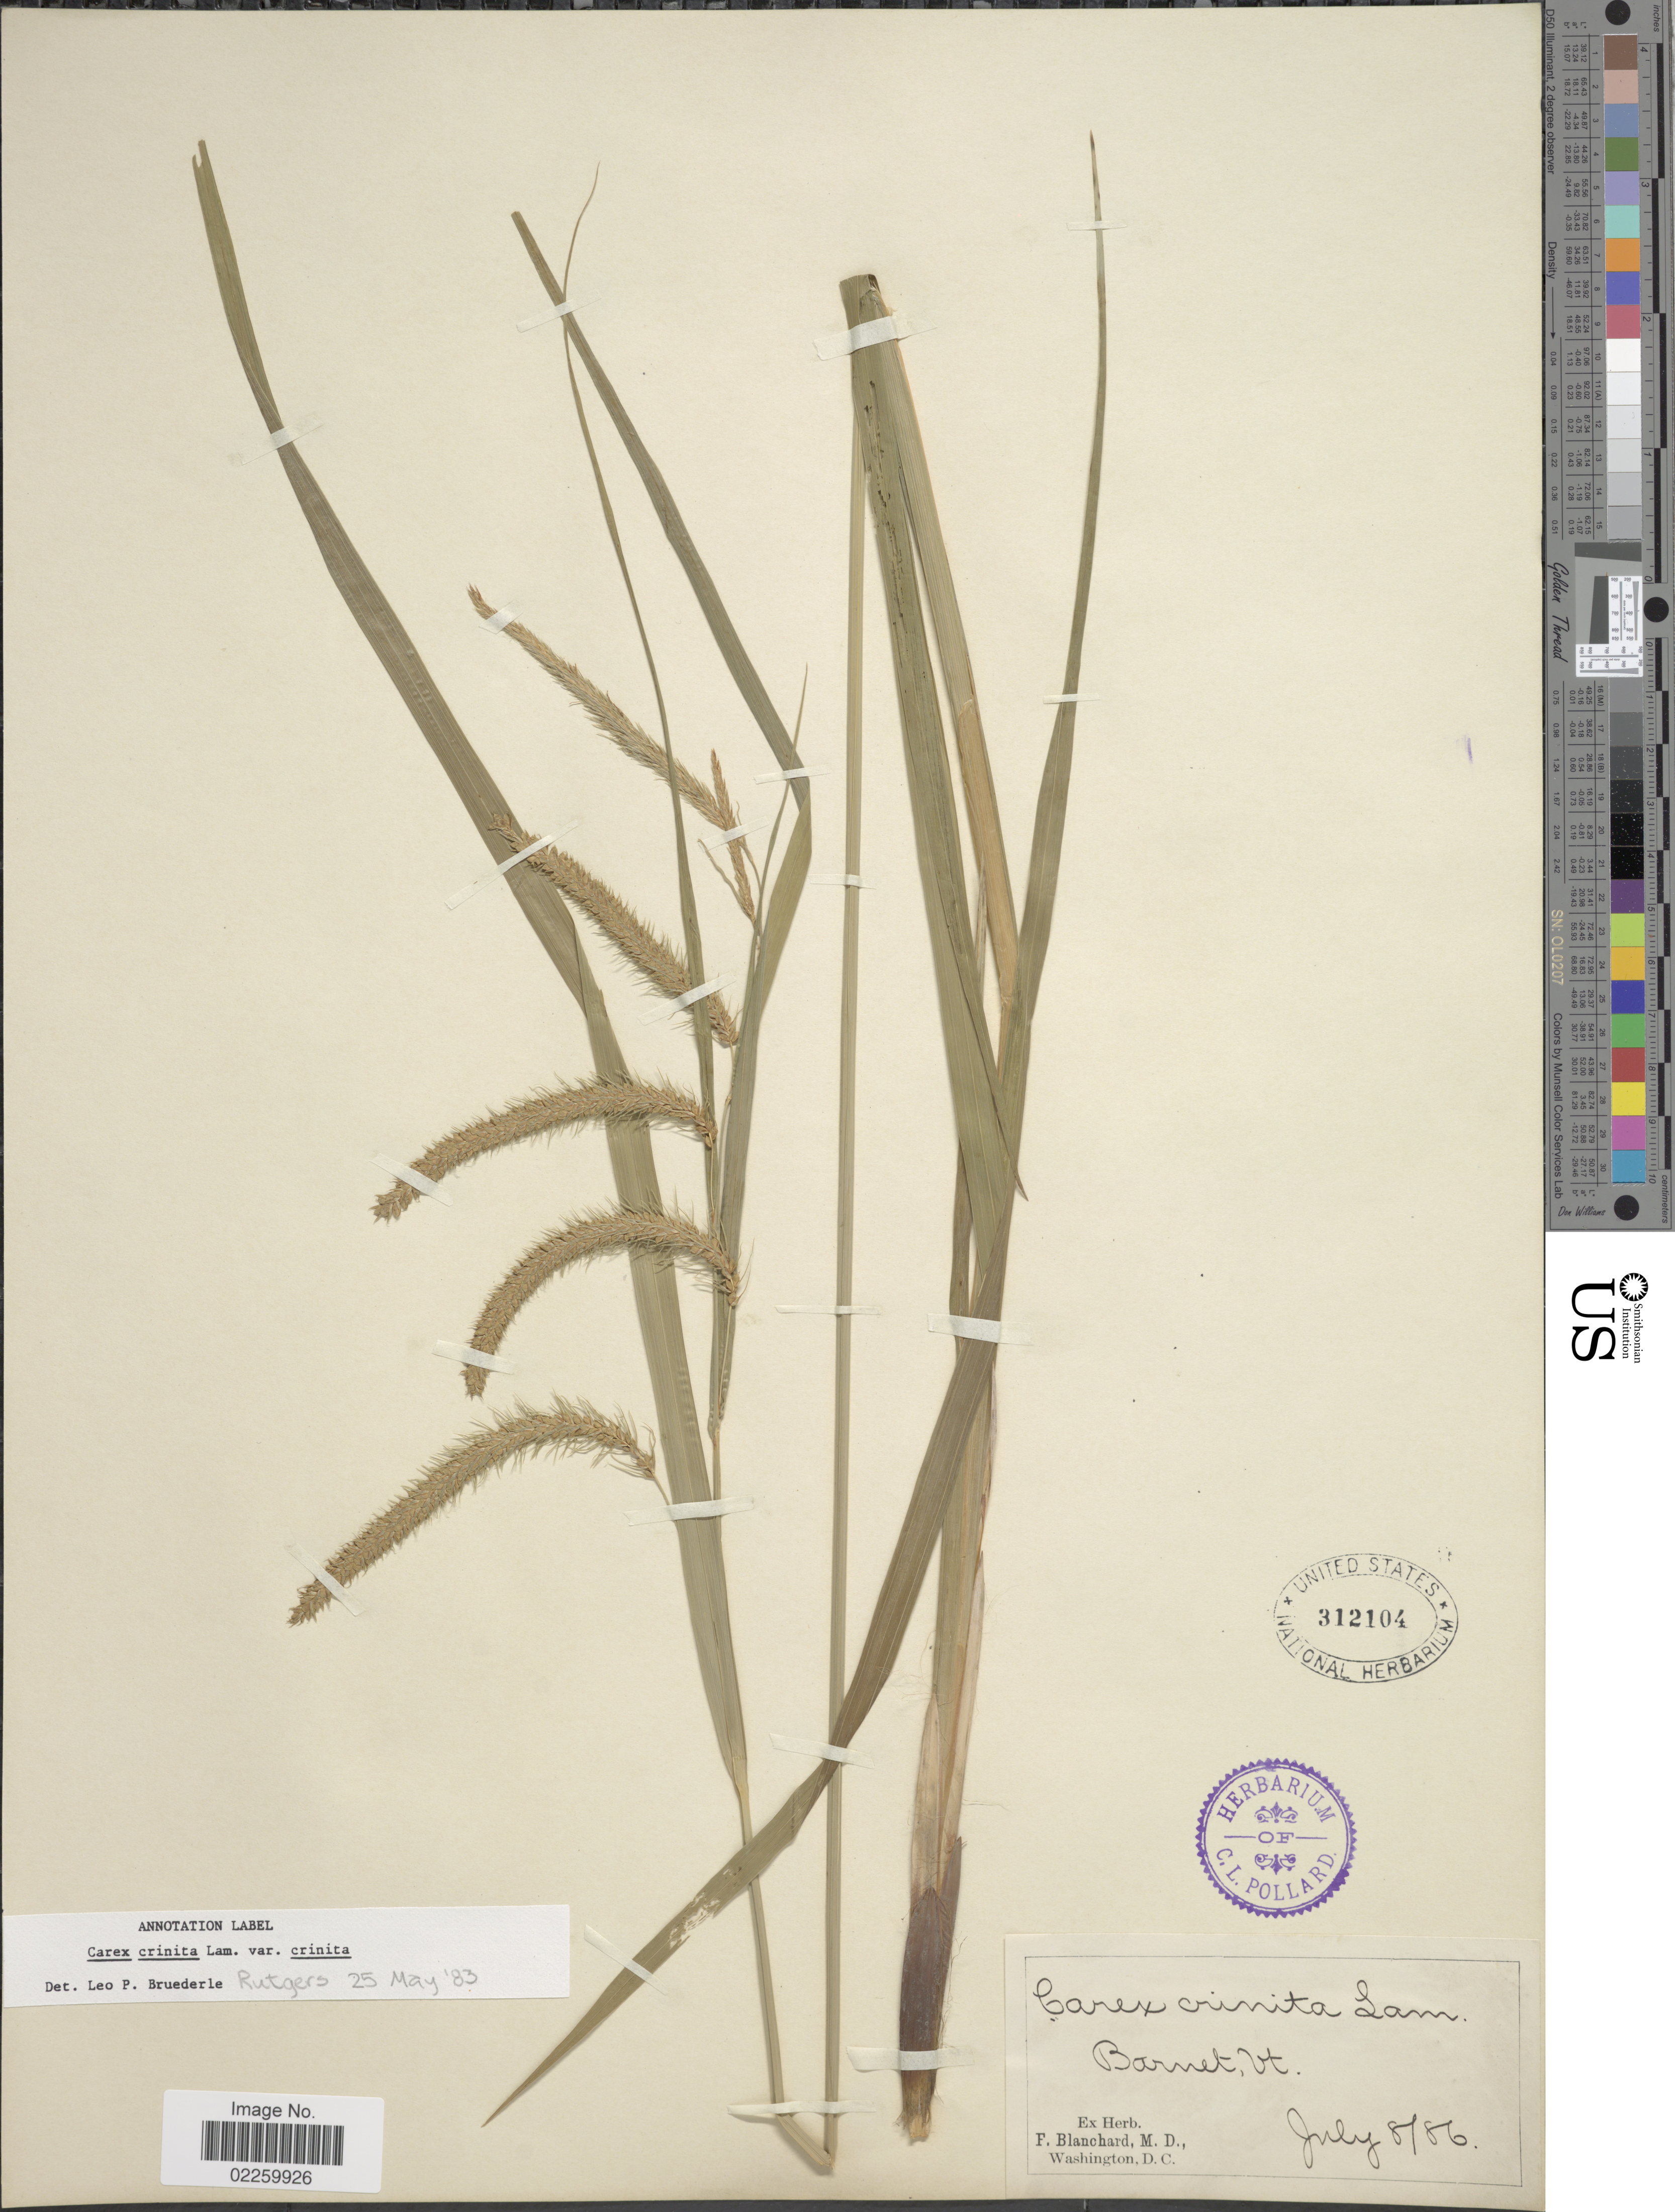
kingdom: Plantae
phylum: Tracheophyta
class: Liliopsida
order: Poales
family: Cyperaceae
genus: Carex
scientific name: Carex crinita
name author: Lam.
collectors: ex herb. F. Blanchard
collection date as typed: Transcribed d/m/y: 8/7/86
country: United States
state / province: Vermont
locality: Barnet, Vt.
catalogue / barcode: US 312104